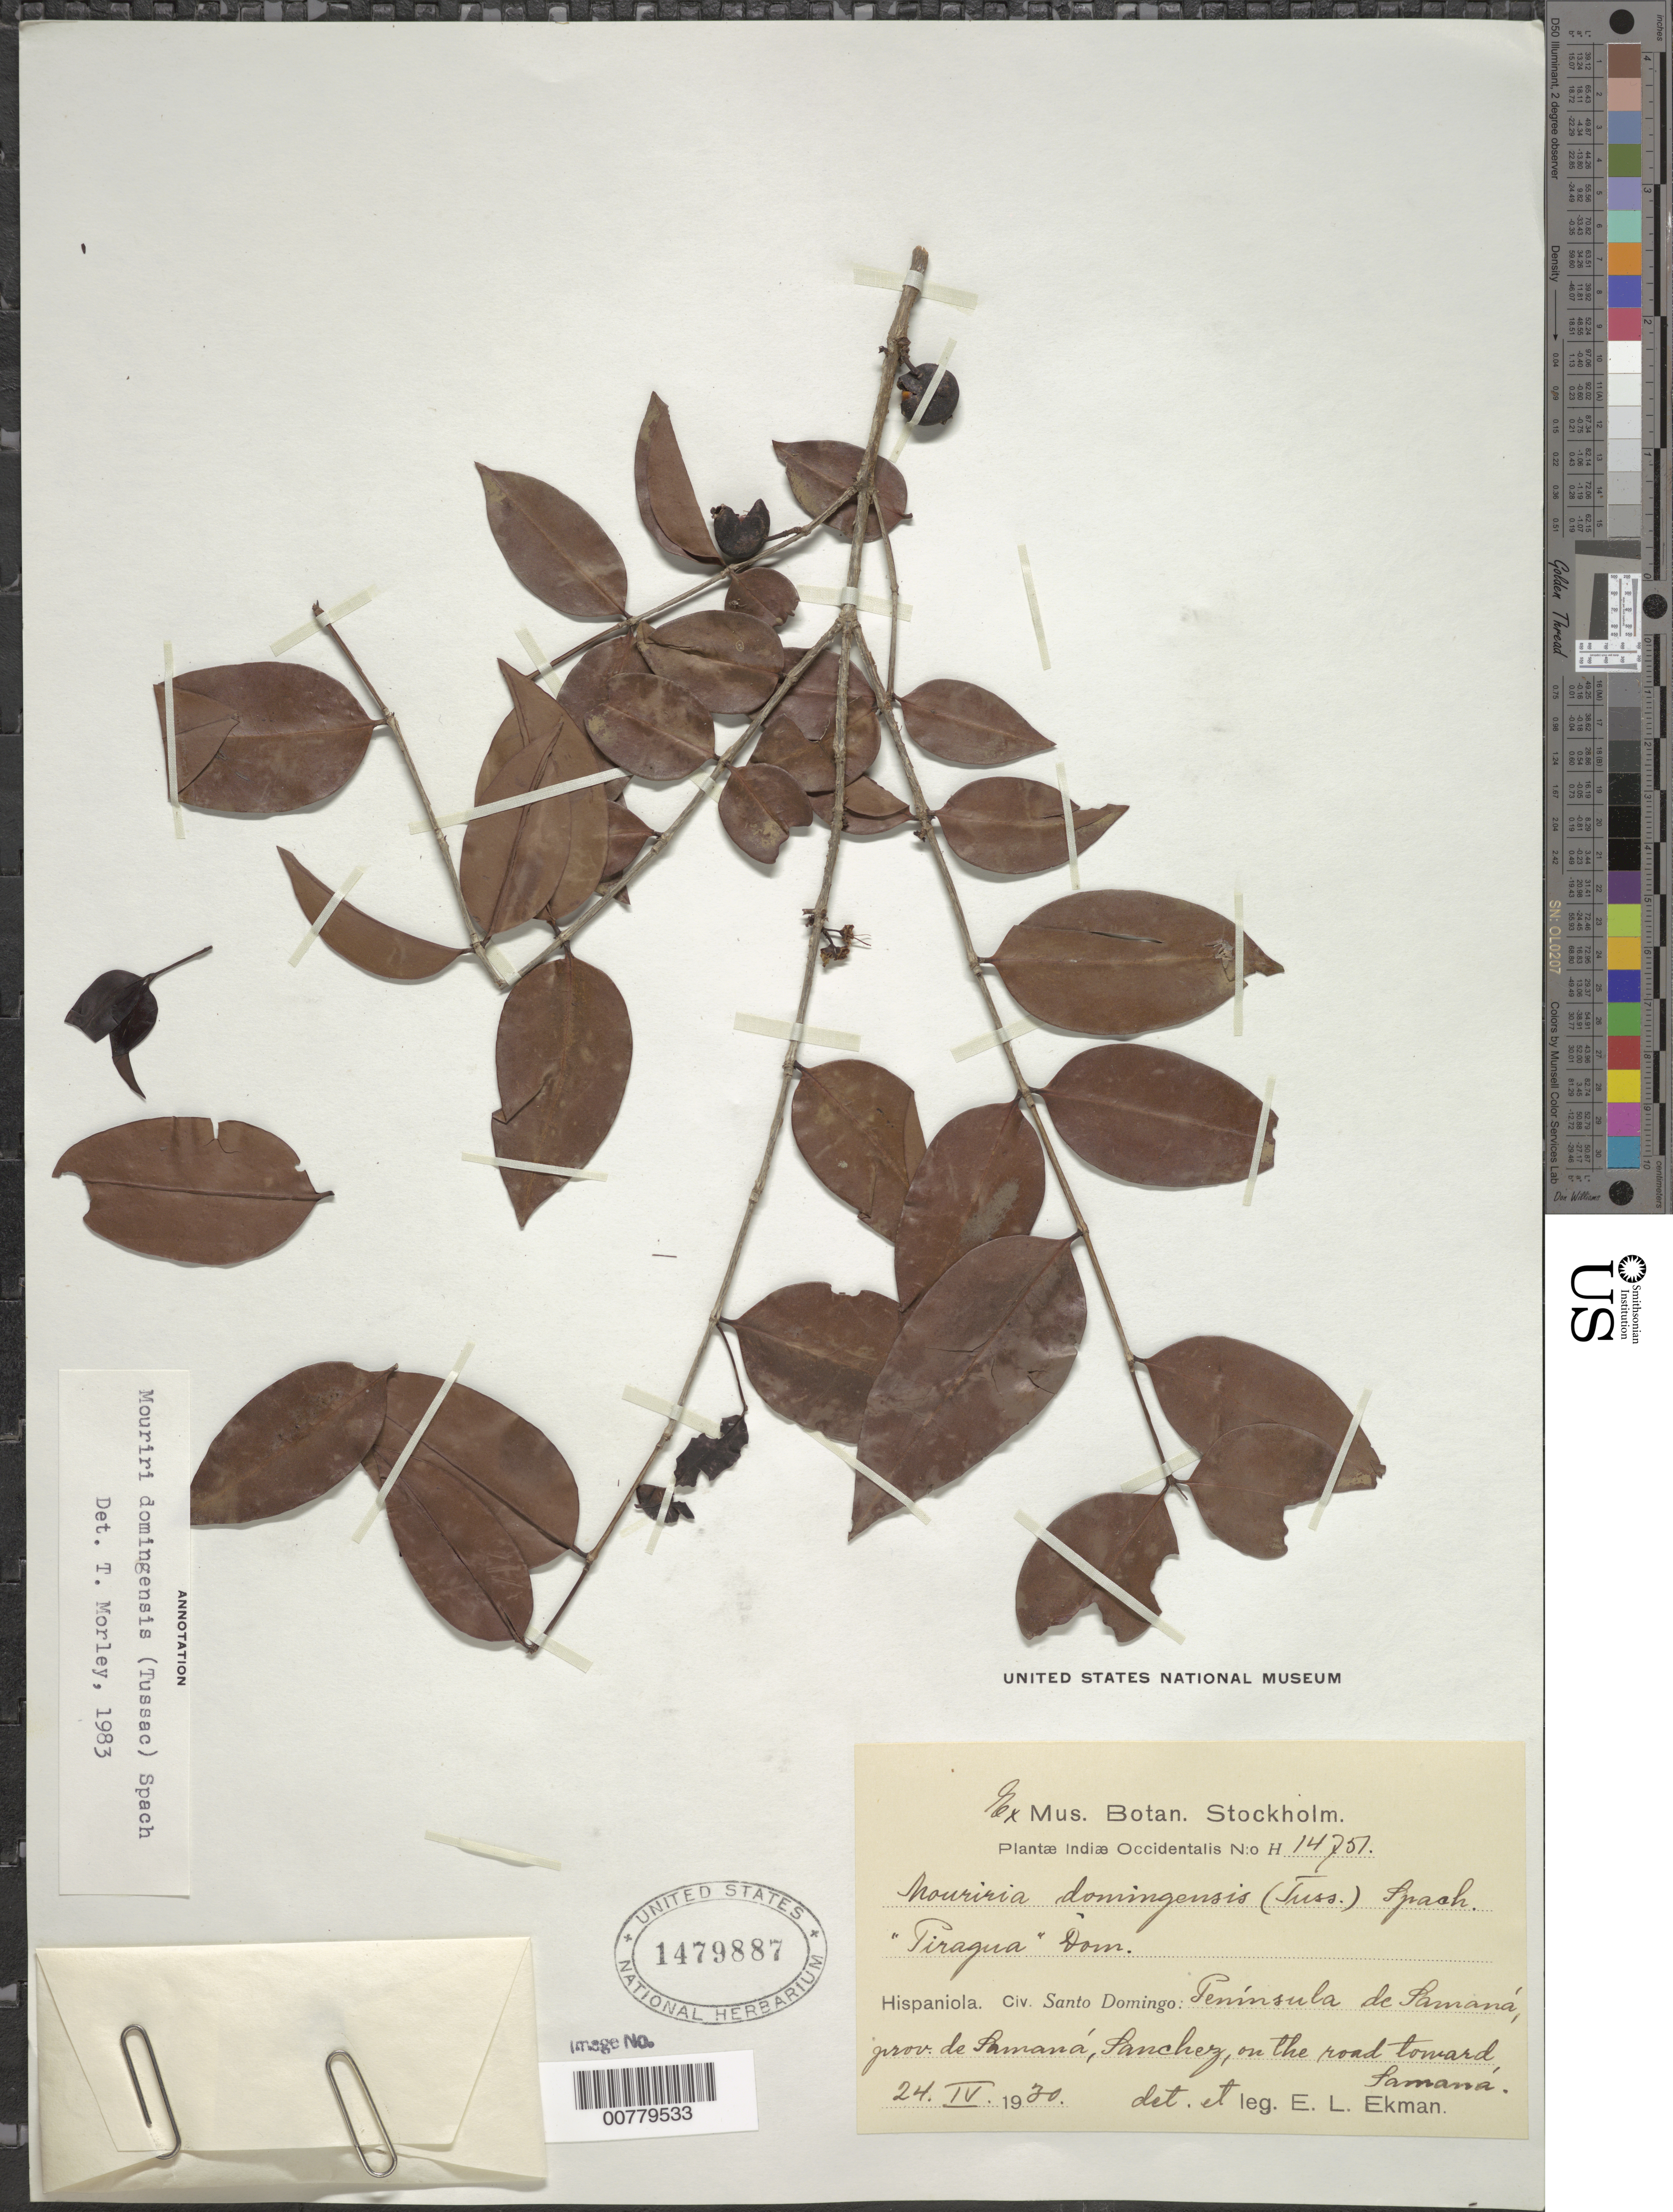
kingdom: Plantae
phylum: Tracheophyta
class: Magnoliopsida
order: Myrtales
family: Melastomataceae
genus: Mouriri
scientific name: Mouriri domingensis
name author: (Tussac) Spach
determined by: Morley, T.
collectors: E. L. Ekman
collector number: H 14751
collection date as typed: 24 Apr 1930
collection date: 1930-04-24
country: Dominican Republic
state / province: Samana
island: Hispaniola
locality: Peninsula of Samaná, Sanchez, on the road toward Samaná.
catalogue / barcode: US 1479887